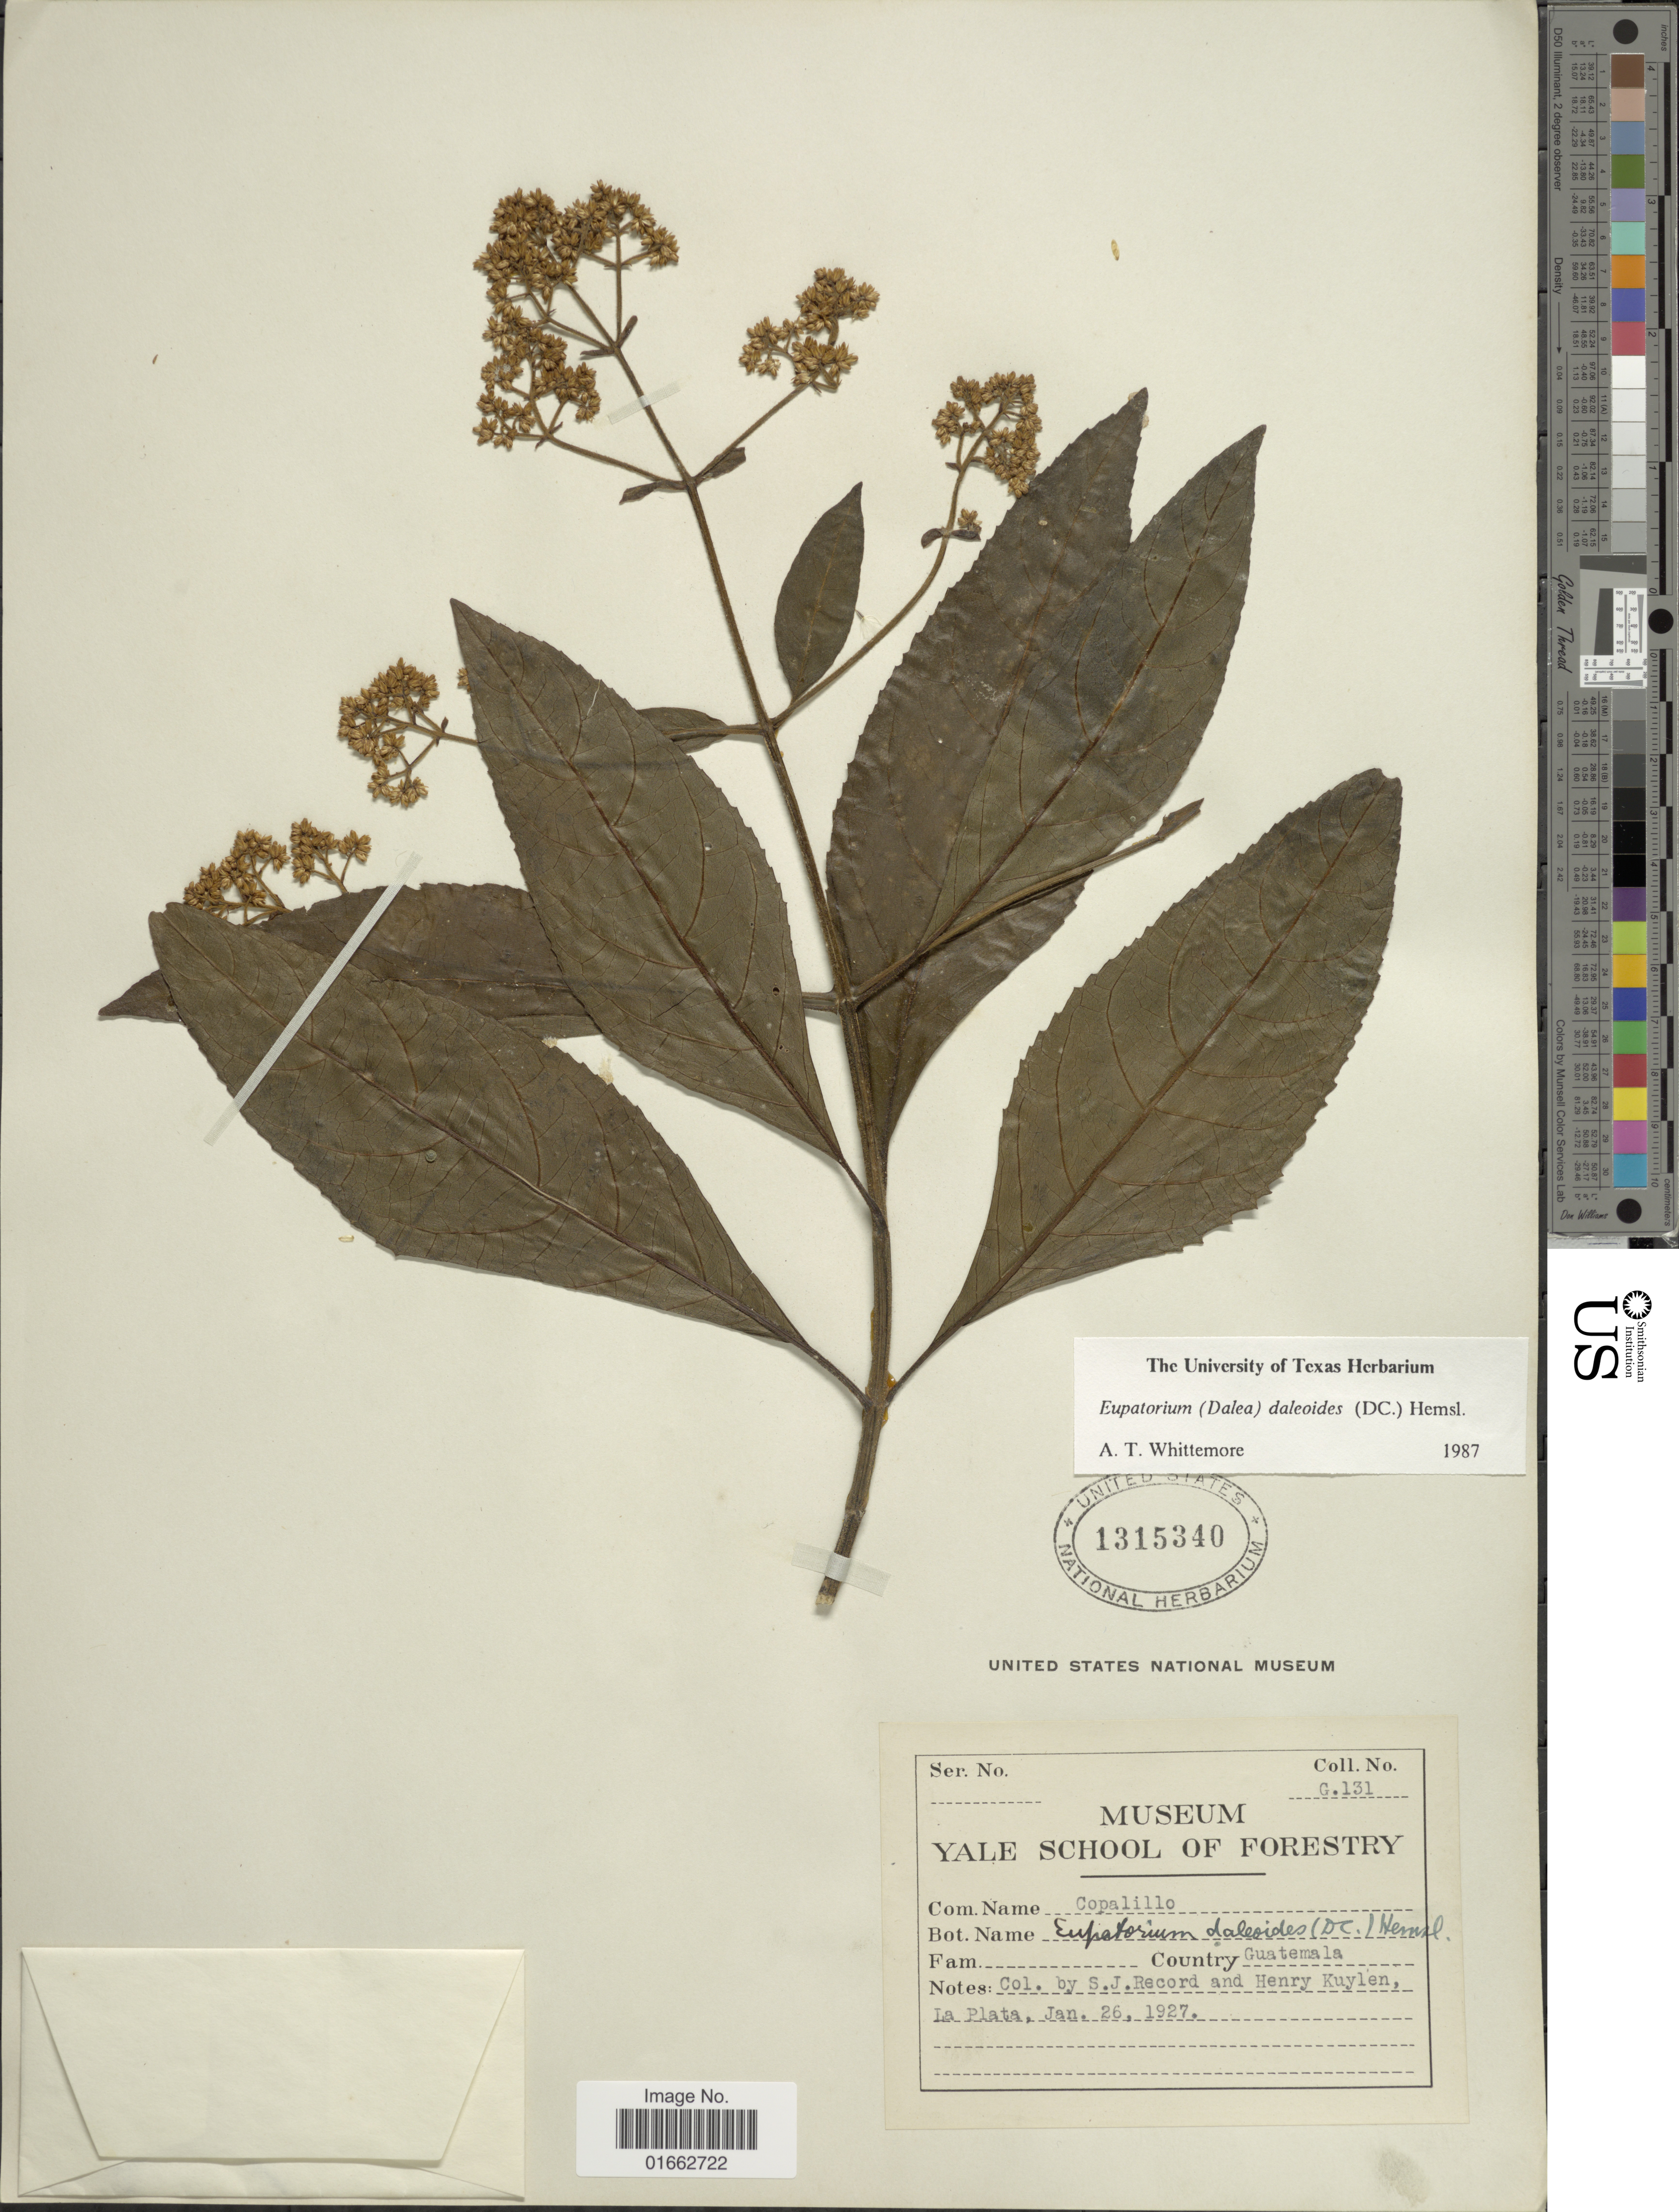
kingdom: Plantae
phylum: Tracheophyta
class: Magnoliopsida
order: Asterales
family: Asteraceae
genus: Critonia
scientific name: Critonia daleoides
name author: DC.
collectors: S. J. Record & H. Kuylen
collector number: G131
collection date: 1927-01-26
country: Guatemala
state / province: Guatemala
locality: La Plata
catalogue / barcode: US 1315340